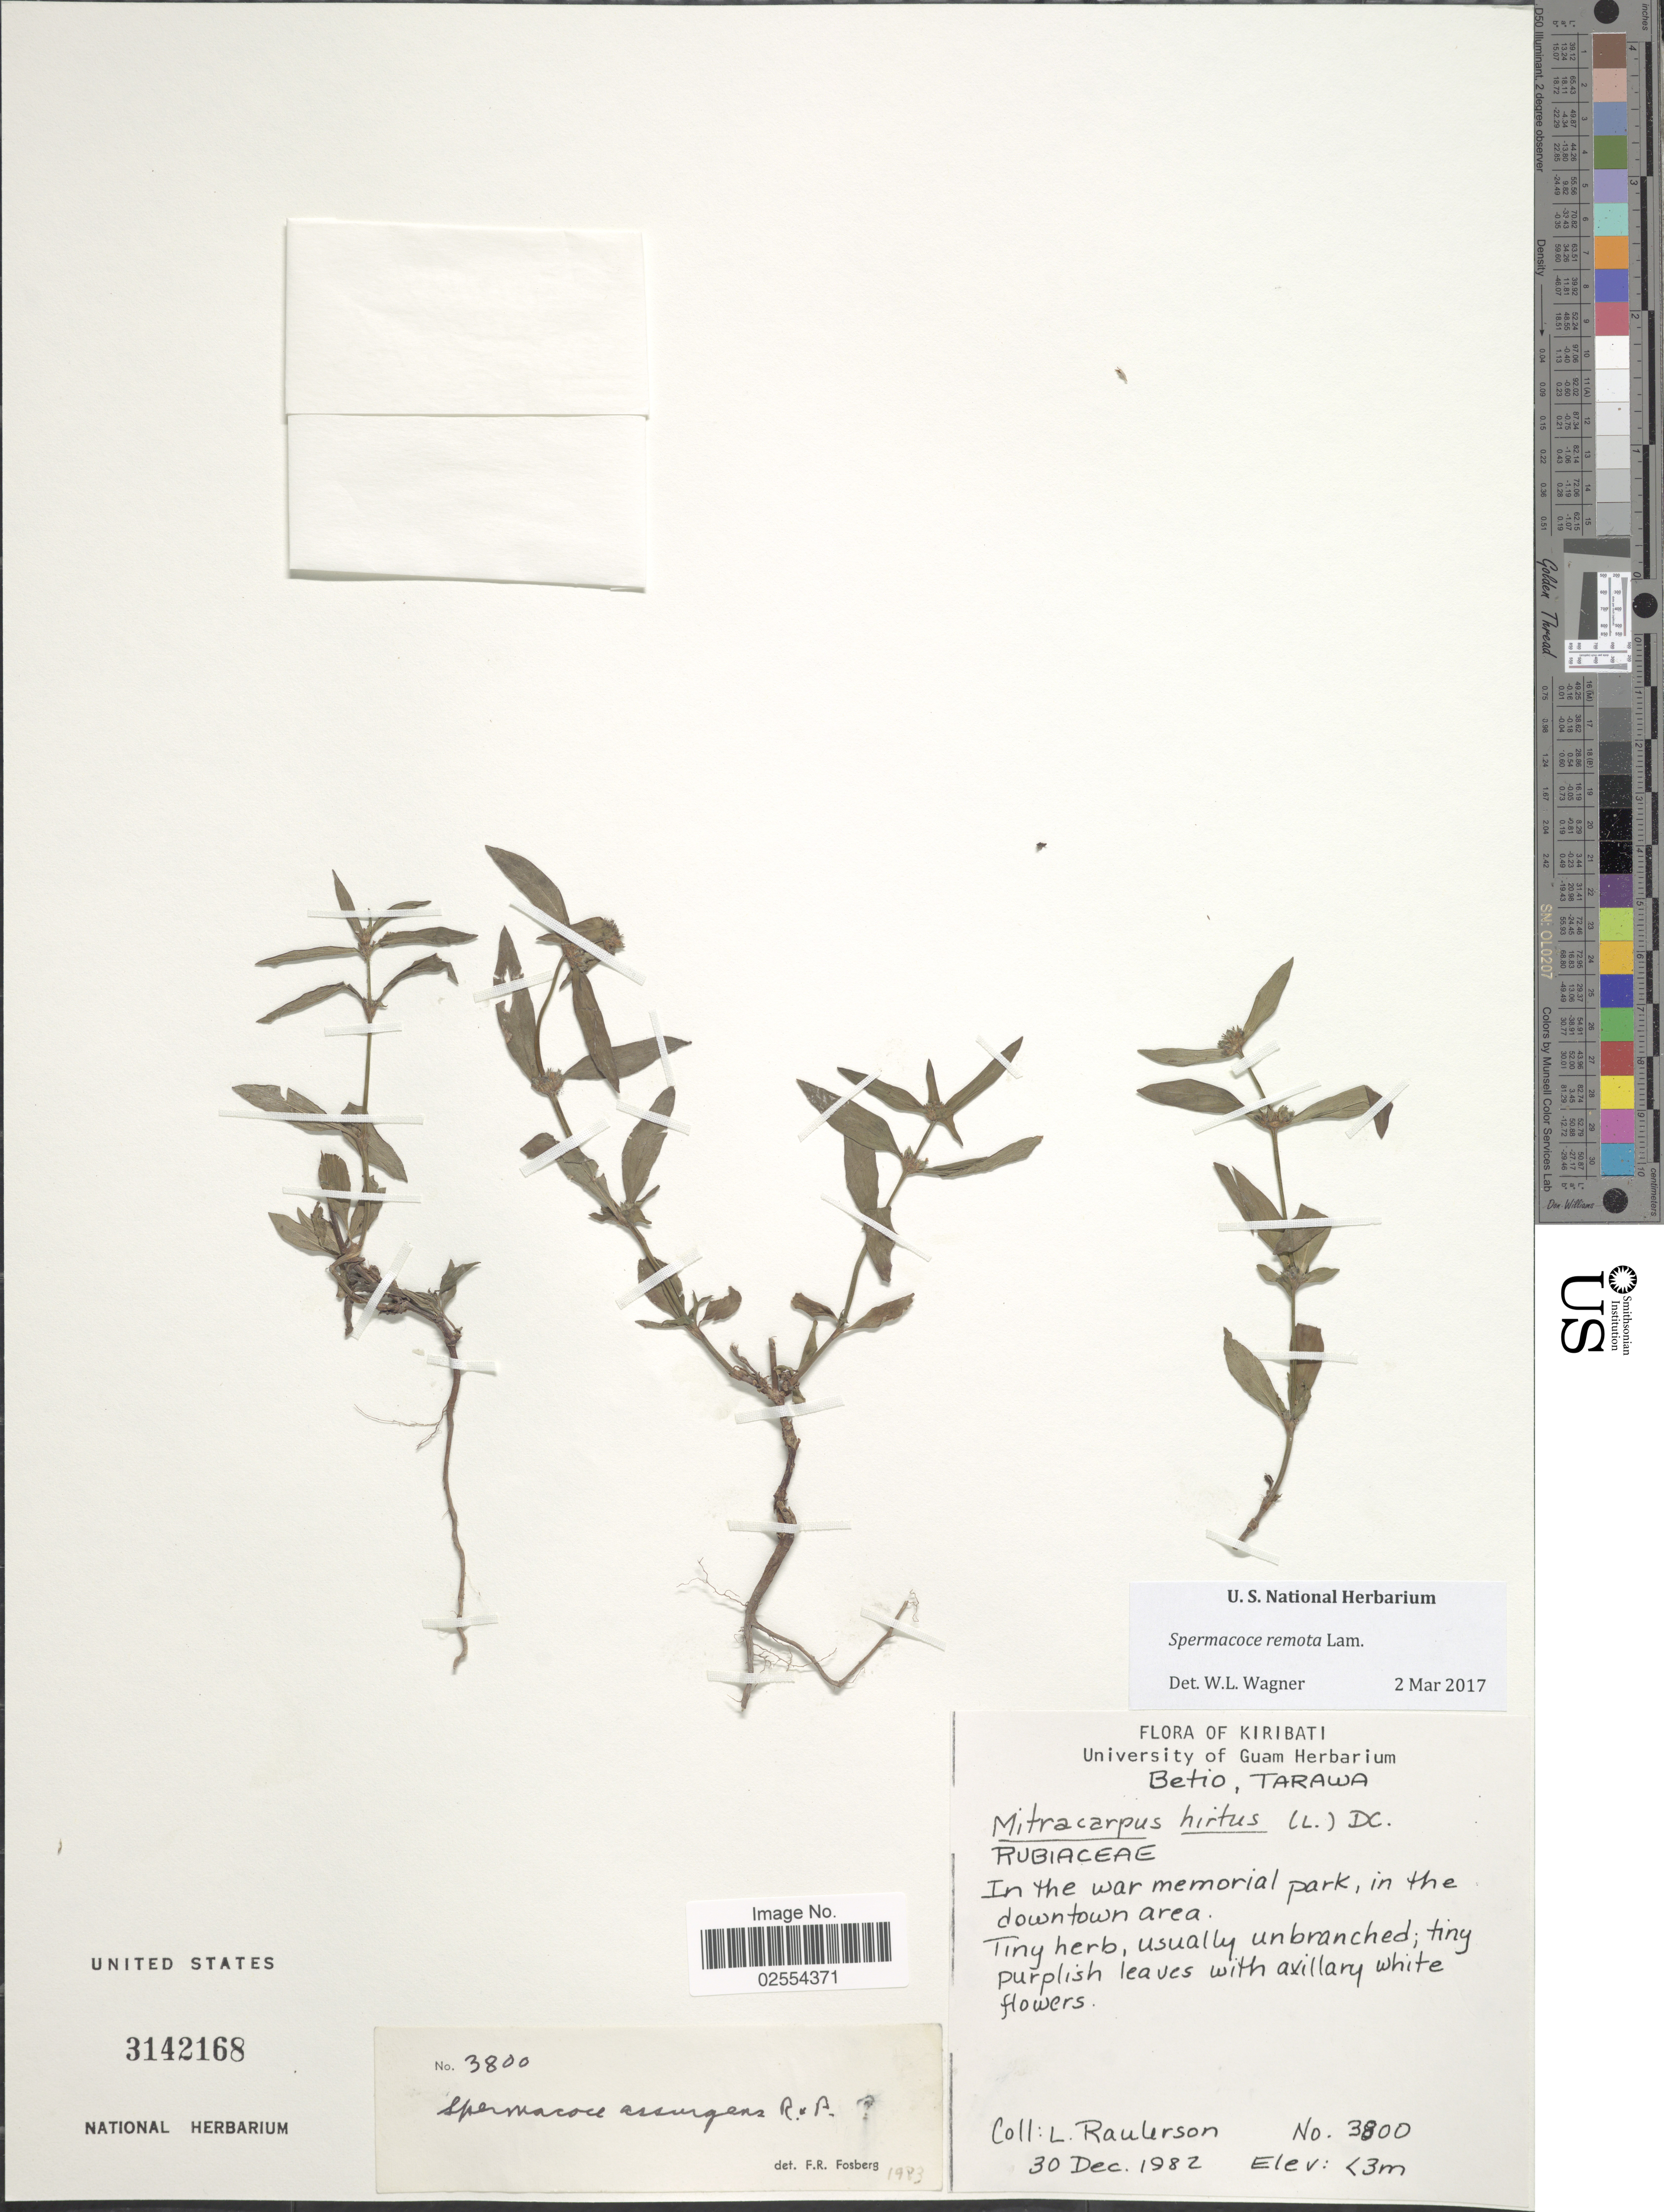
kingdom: Plantae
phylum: Tracheophyta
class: Magnoliopsida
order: Gentianales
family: Rubiaceae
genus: Spermacoce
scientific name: Spermacoce remota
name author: Lam.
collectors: L. Raulerson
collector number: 3800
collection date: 1982-12-30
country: Kiribati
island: Tarawa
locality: Betio, Tarawa, In the war memorial park, In the downtown area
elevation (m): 3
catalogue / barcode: US 3142168